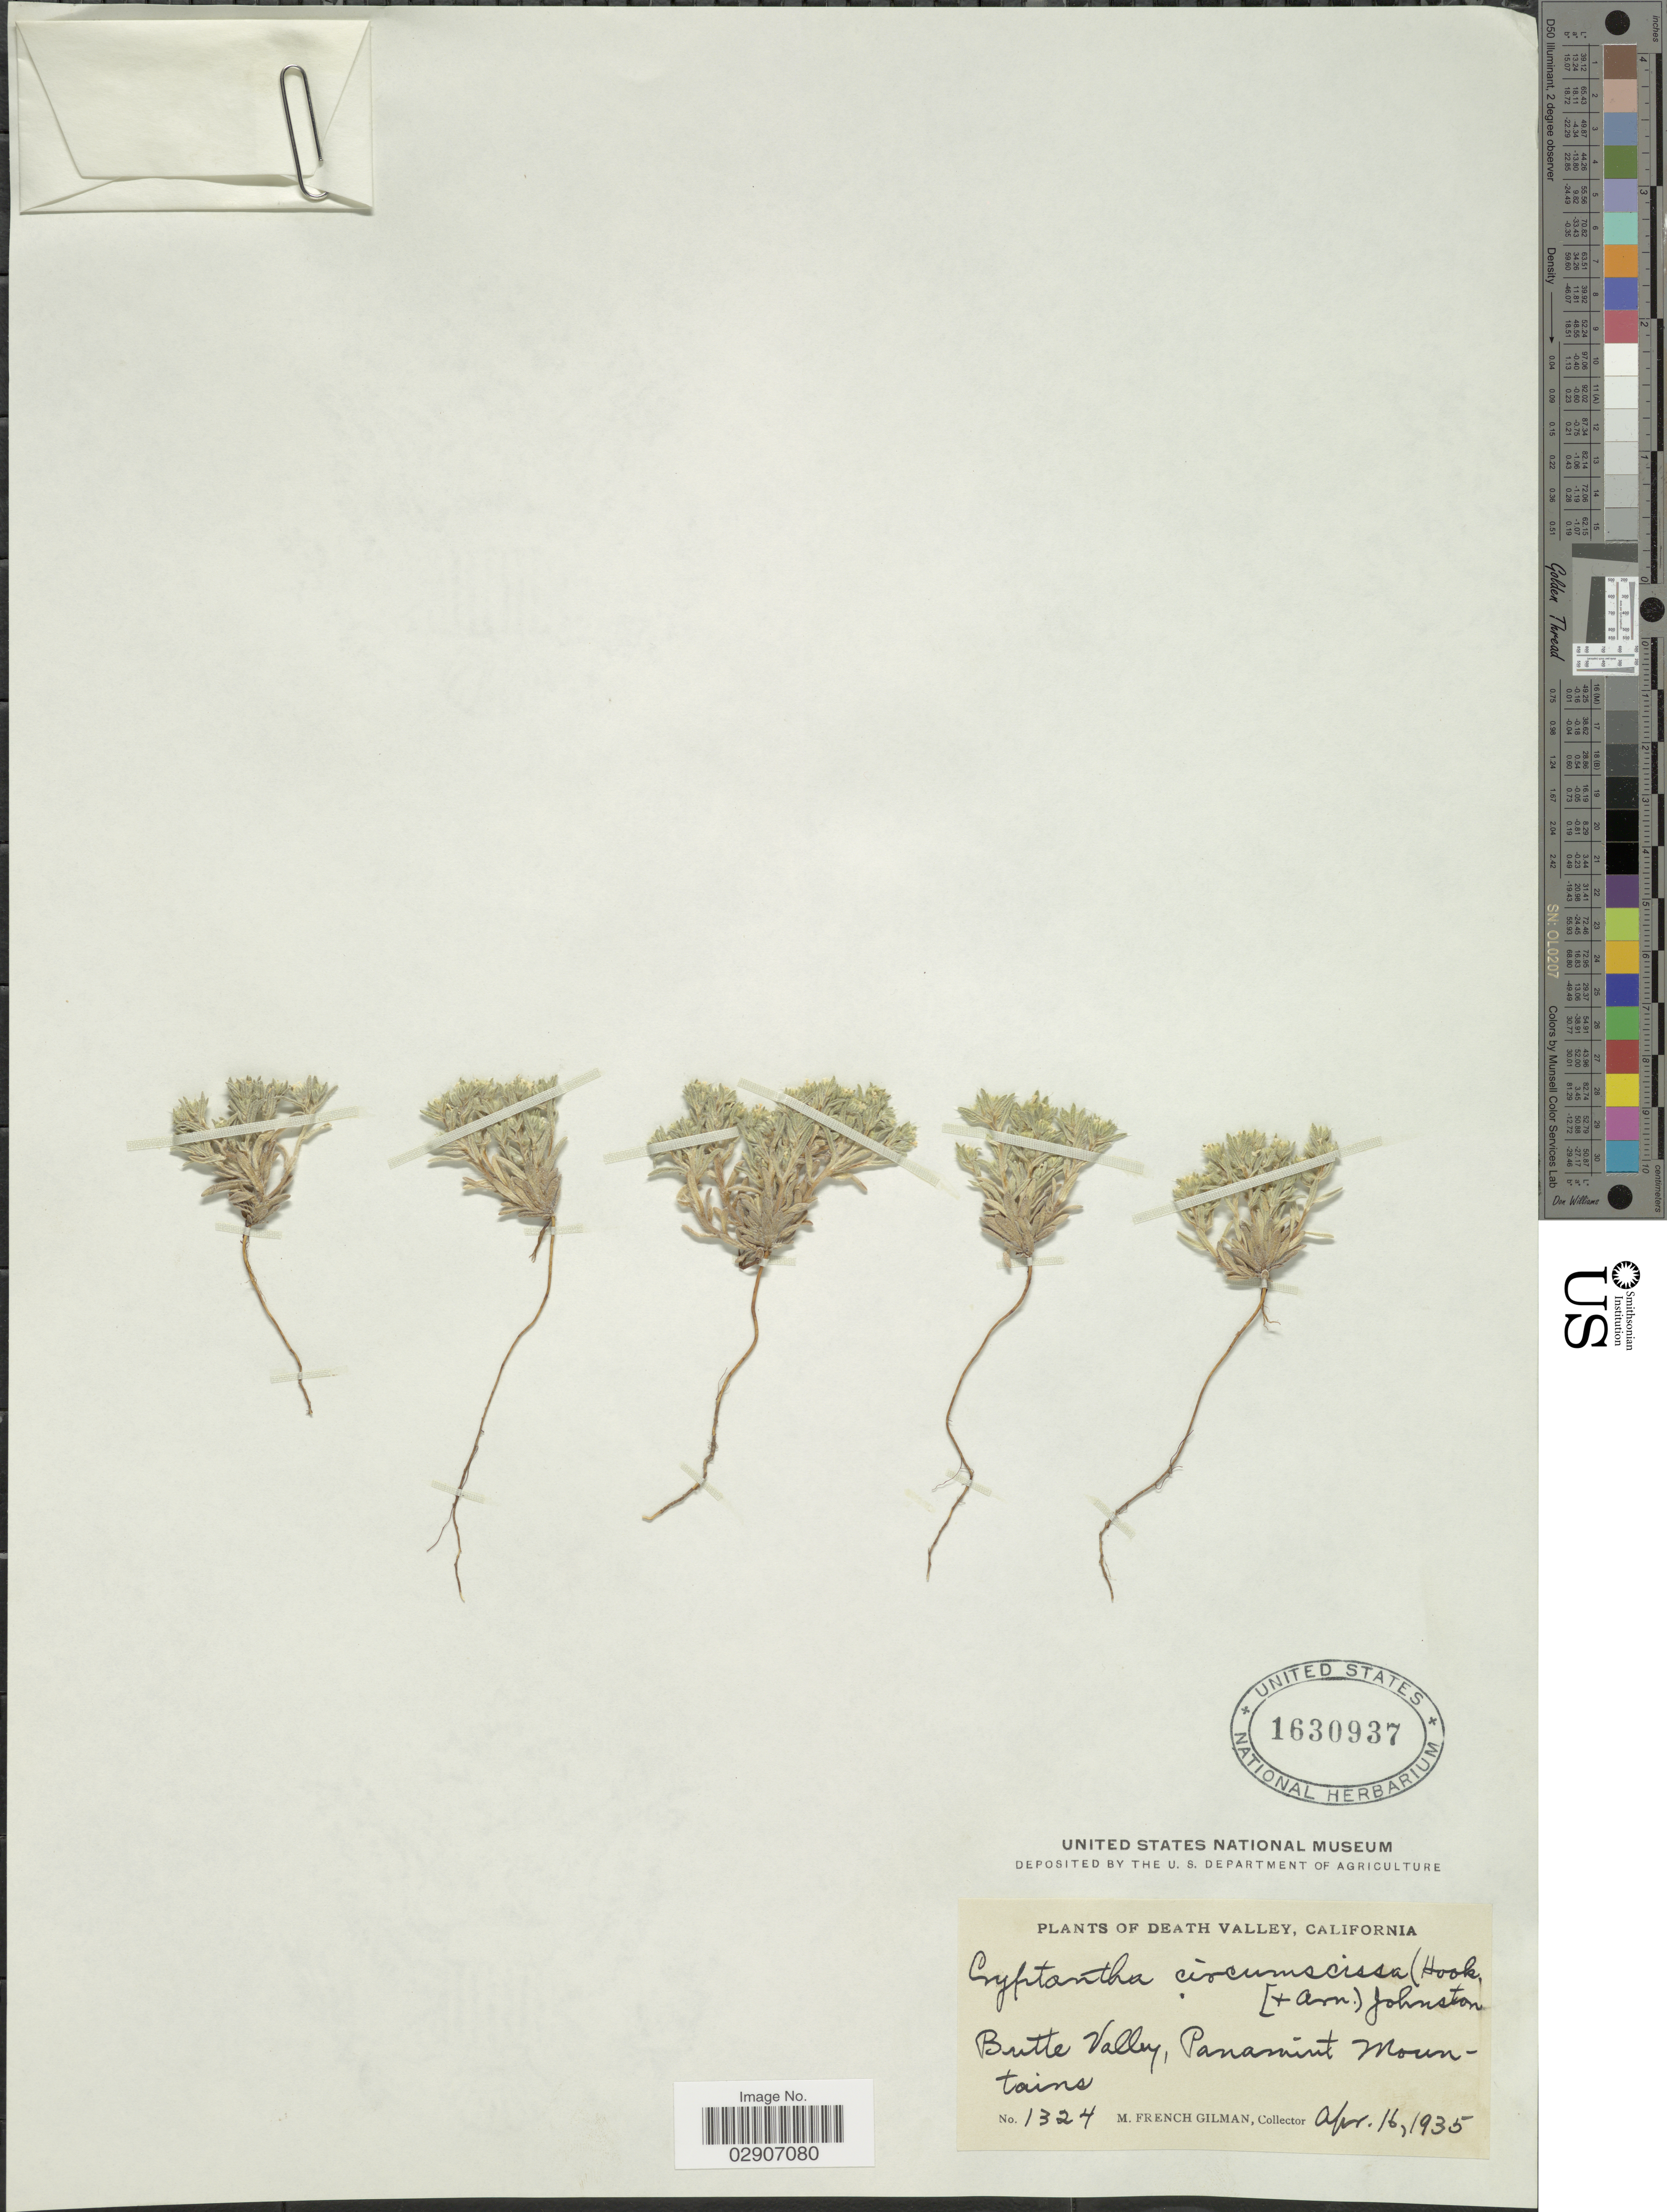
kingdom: Plantae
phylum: Tracheophyta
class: Magnoliopsida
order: Boraginales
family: Boraginaceae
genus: Cryptantha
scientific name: Cryptantha circumscissa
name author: (Hook. & Arn.) I.M. Johnst.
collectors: M. F. Gilman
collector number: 1324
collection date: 1935-04-16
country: United States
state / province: California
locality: Death Valley. Butte Valley, Panamint Mountains.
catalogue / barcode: US 1630937